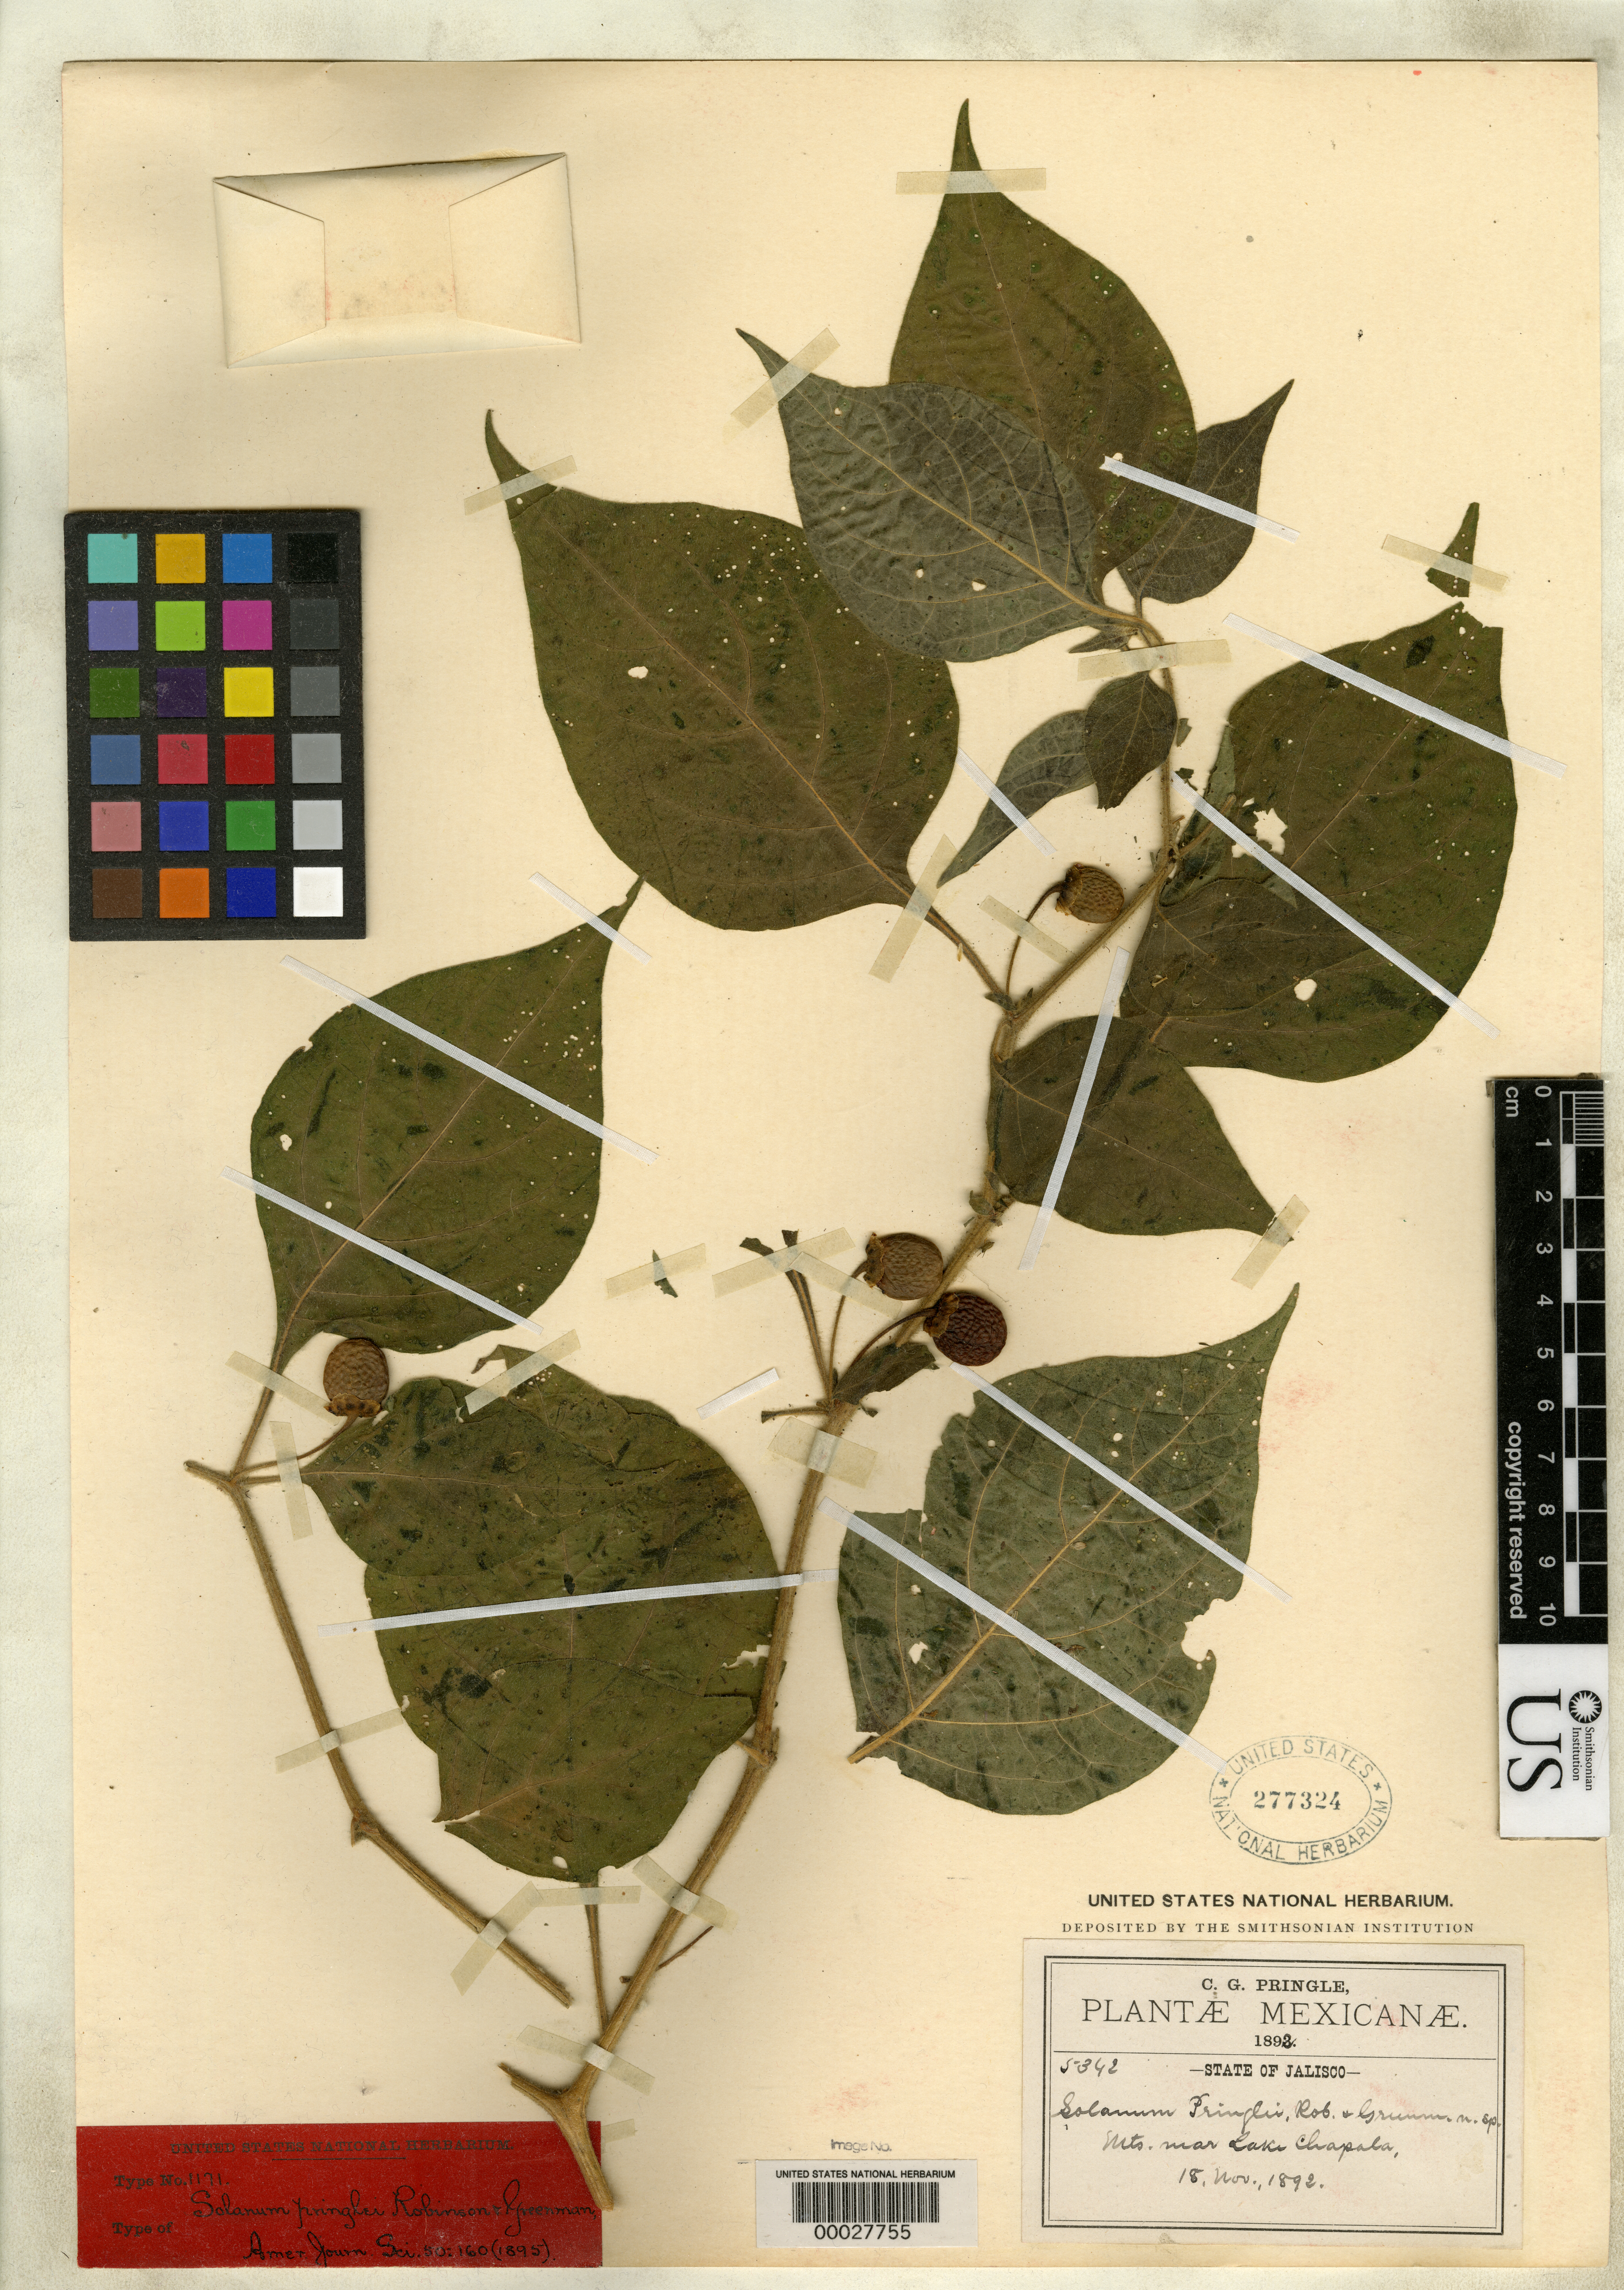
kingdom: Plantae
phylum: Tracheophyta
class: Magnoliopsida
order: Solanales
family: Solanaceae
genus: Solanum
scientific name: Solanum pringlei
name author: B.L. Rob. & Greenm.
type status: Isotype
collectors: C. G. Pringle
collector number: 5342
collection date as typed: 18 Nov 1892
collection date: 1892-11-18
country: Mexico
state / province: Jalisco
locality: Guadalajara, near Lake Chapala.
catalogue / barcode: US 277324